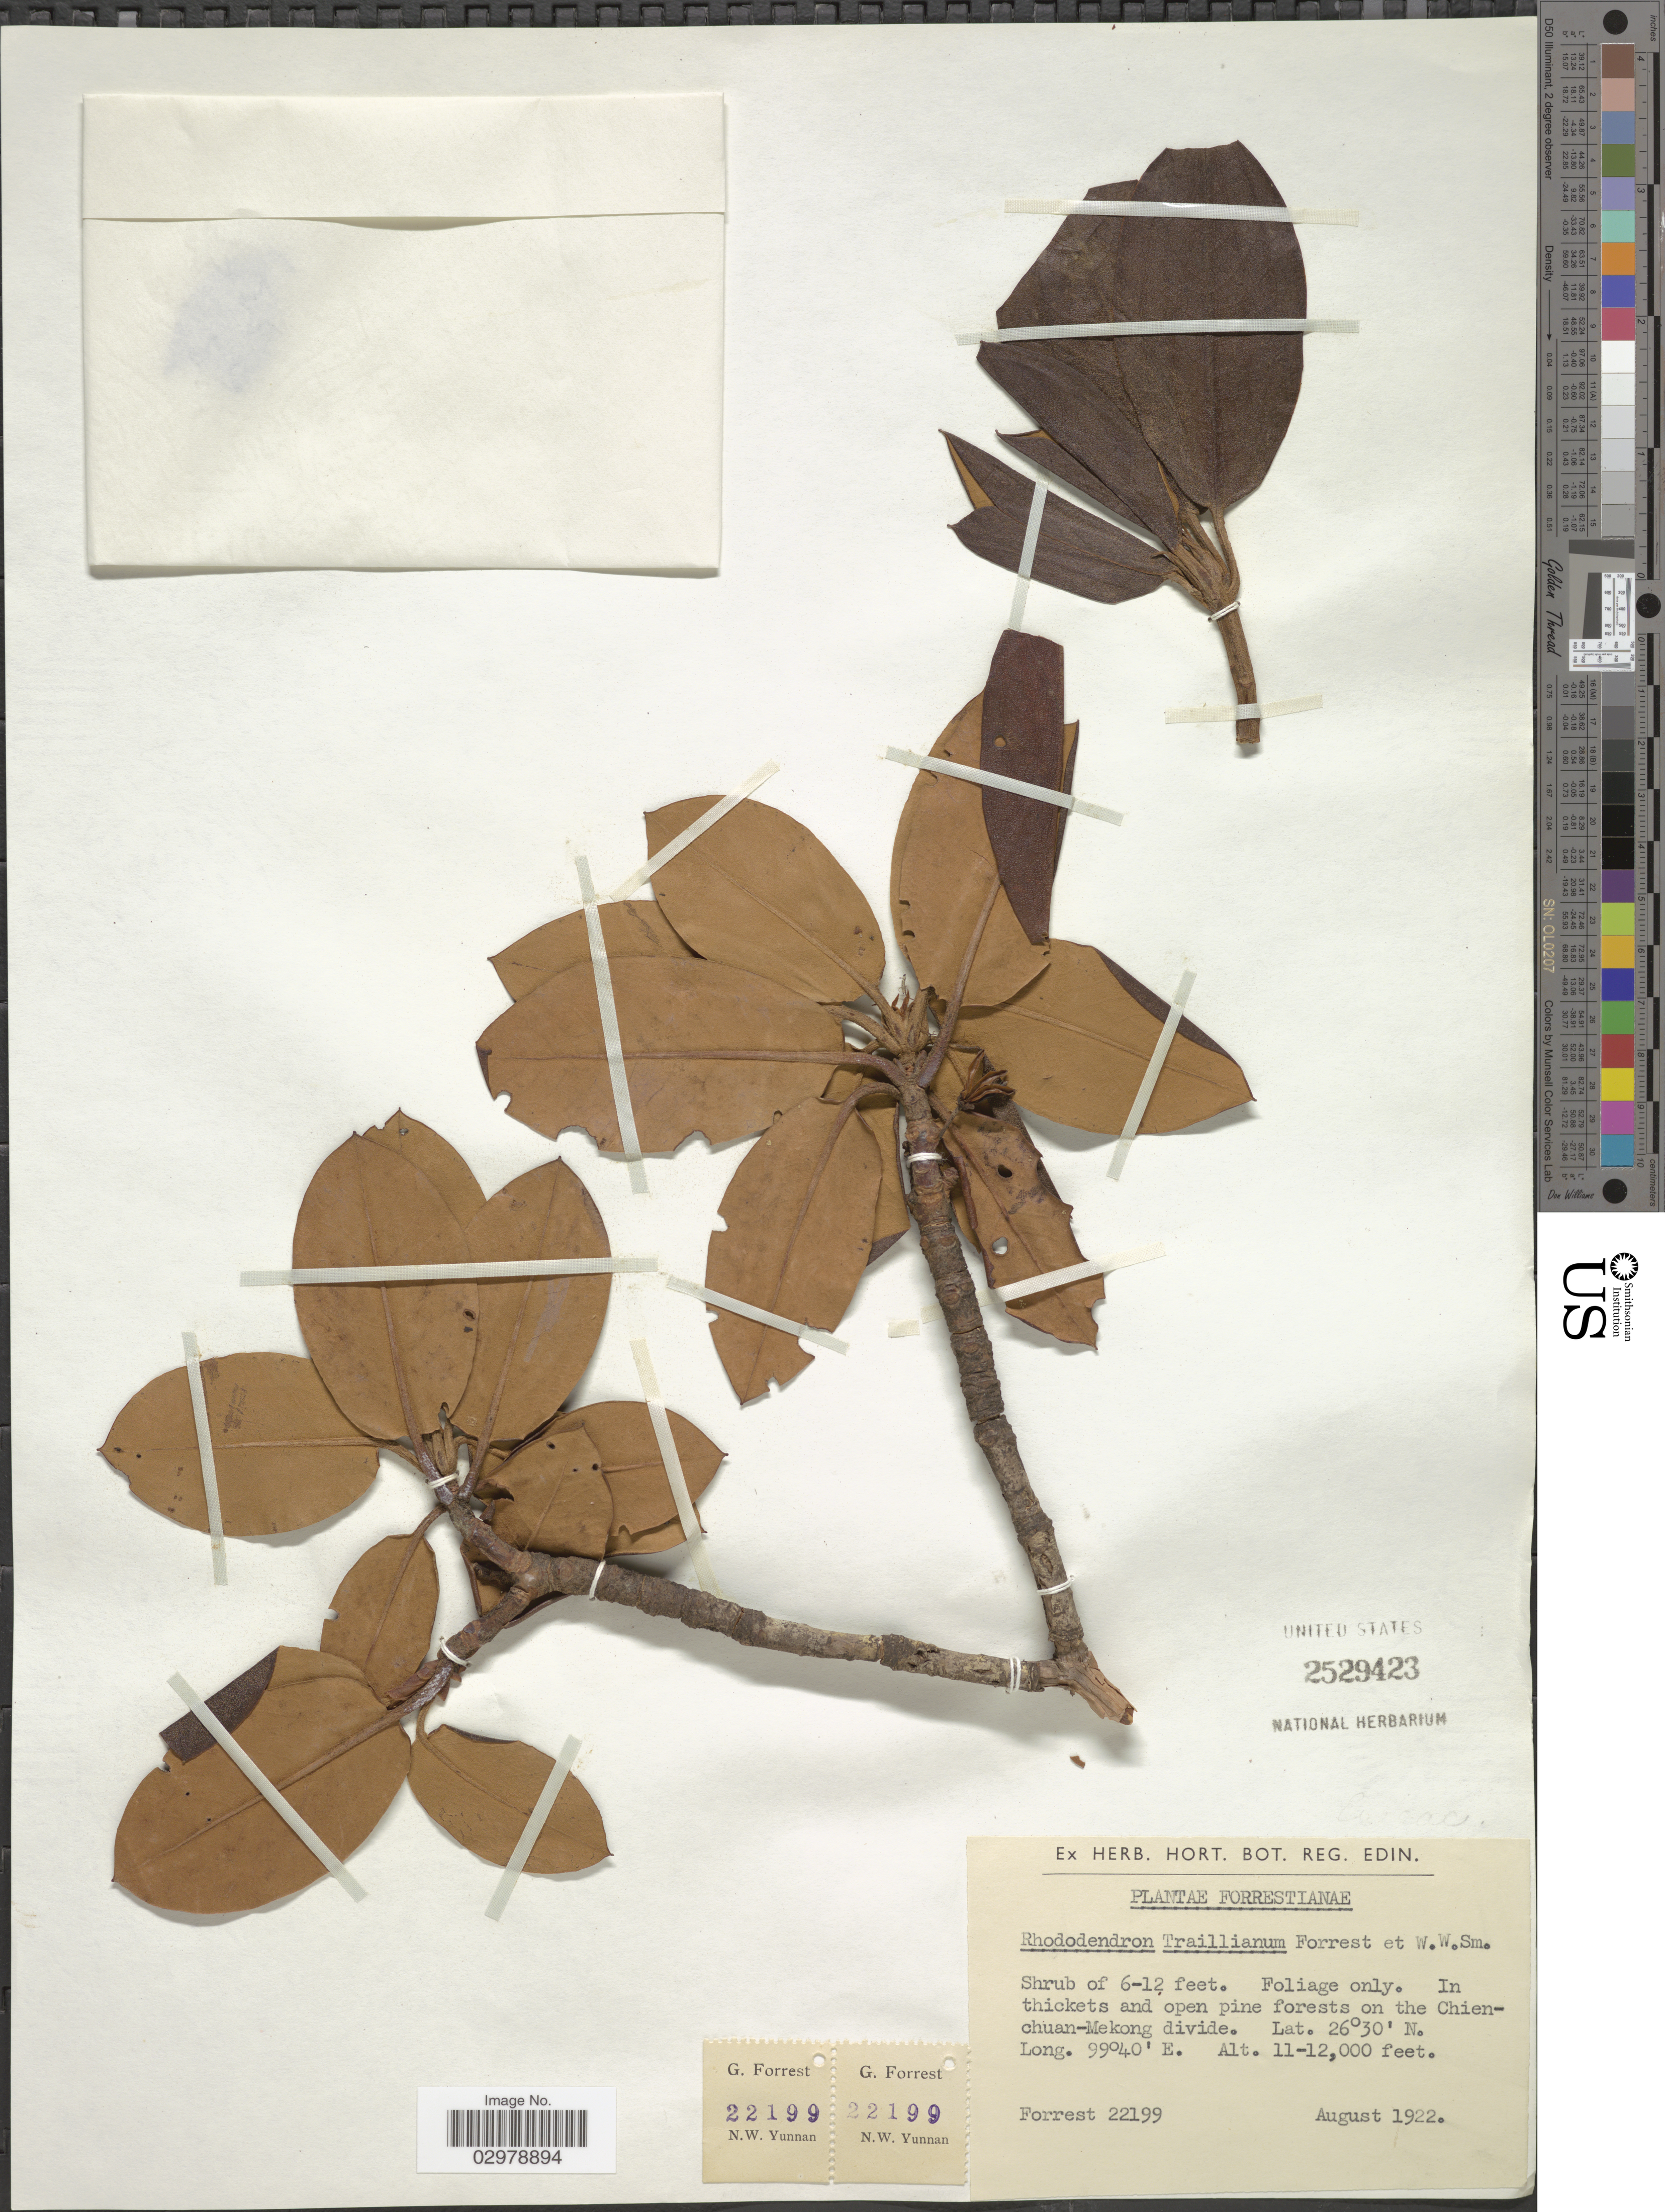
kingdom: Plantae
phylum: Tracheophyta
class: Magnoliopsida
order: Ericales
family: Ericaceae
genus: Rhododendron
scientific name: Rhododendron traillianum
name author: Forrest & W.W. Sm.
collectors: G. Forrest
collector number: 22199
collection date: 1922-08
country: China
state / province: Yunnan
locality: N.W. Yunnan. In thickets and open pine forests on the Chienchuan-Mekong divide.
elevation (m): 3353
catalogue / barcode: US 2529423